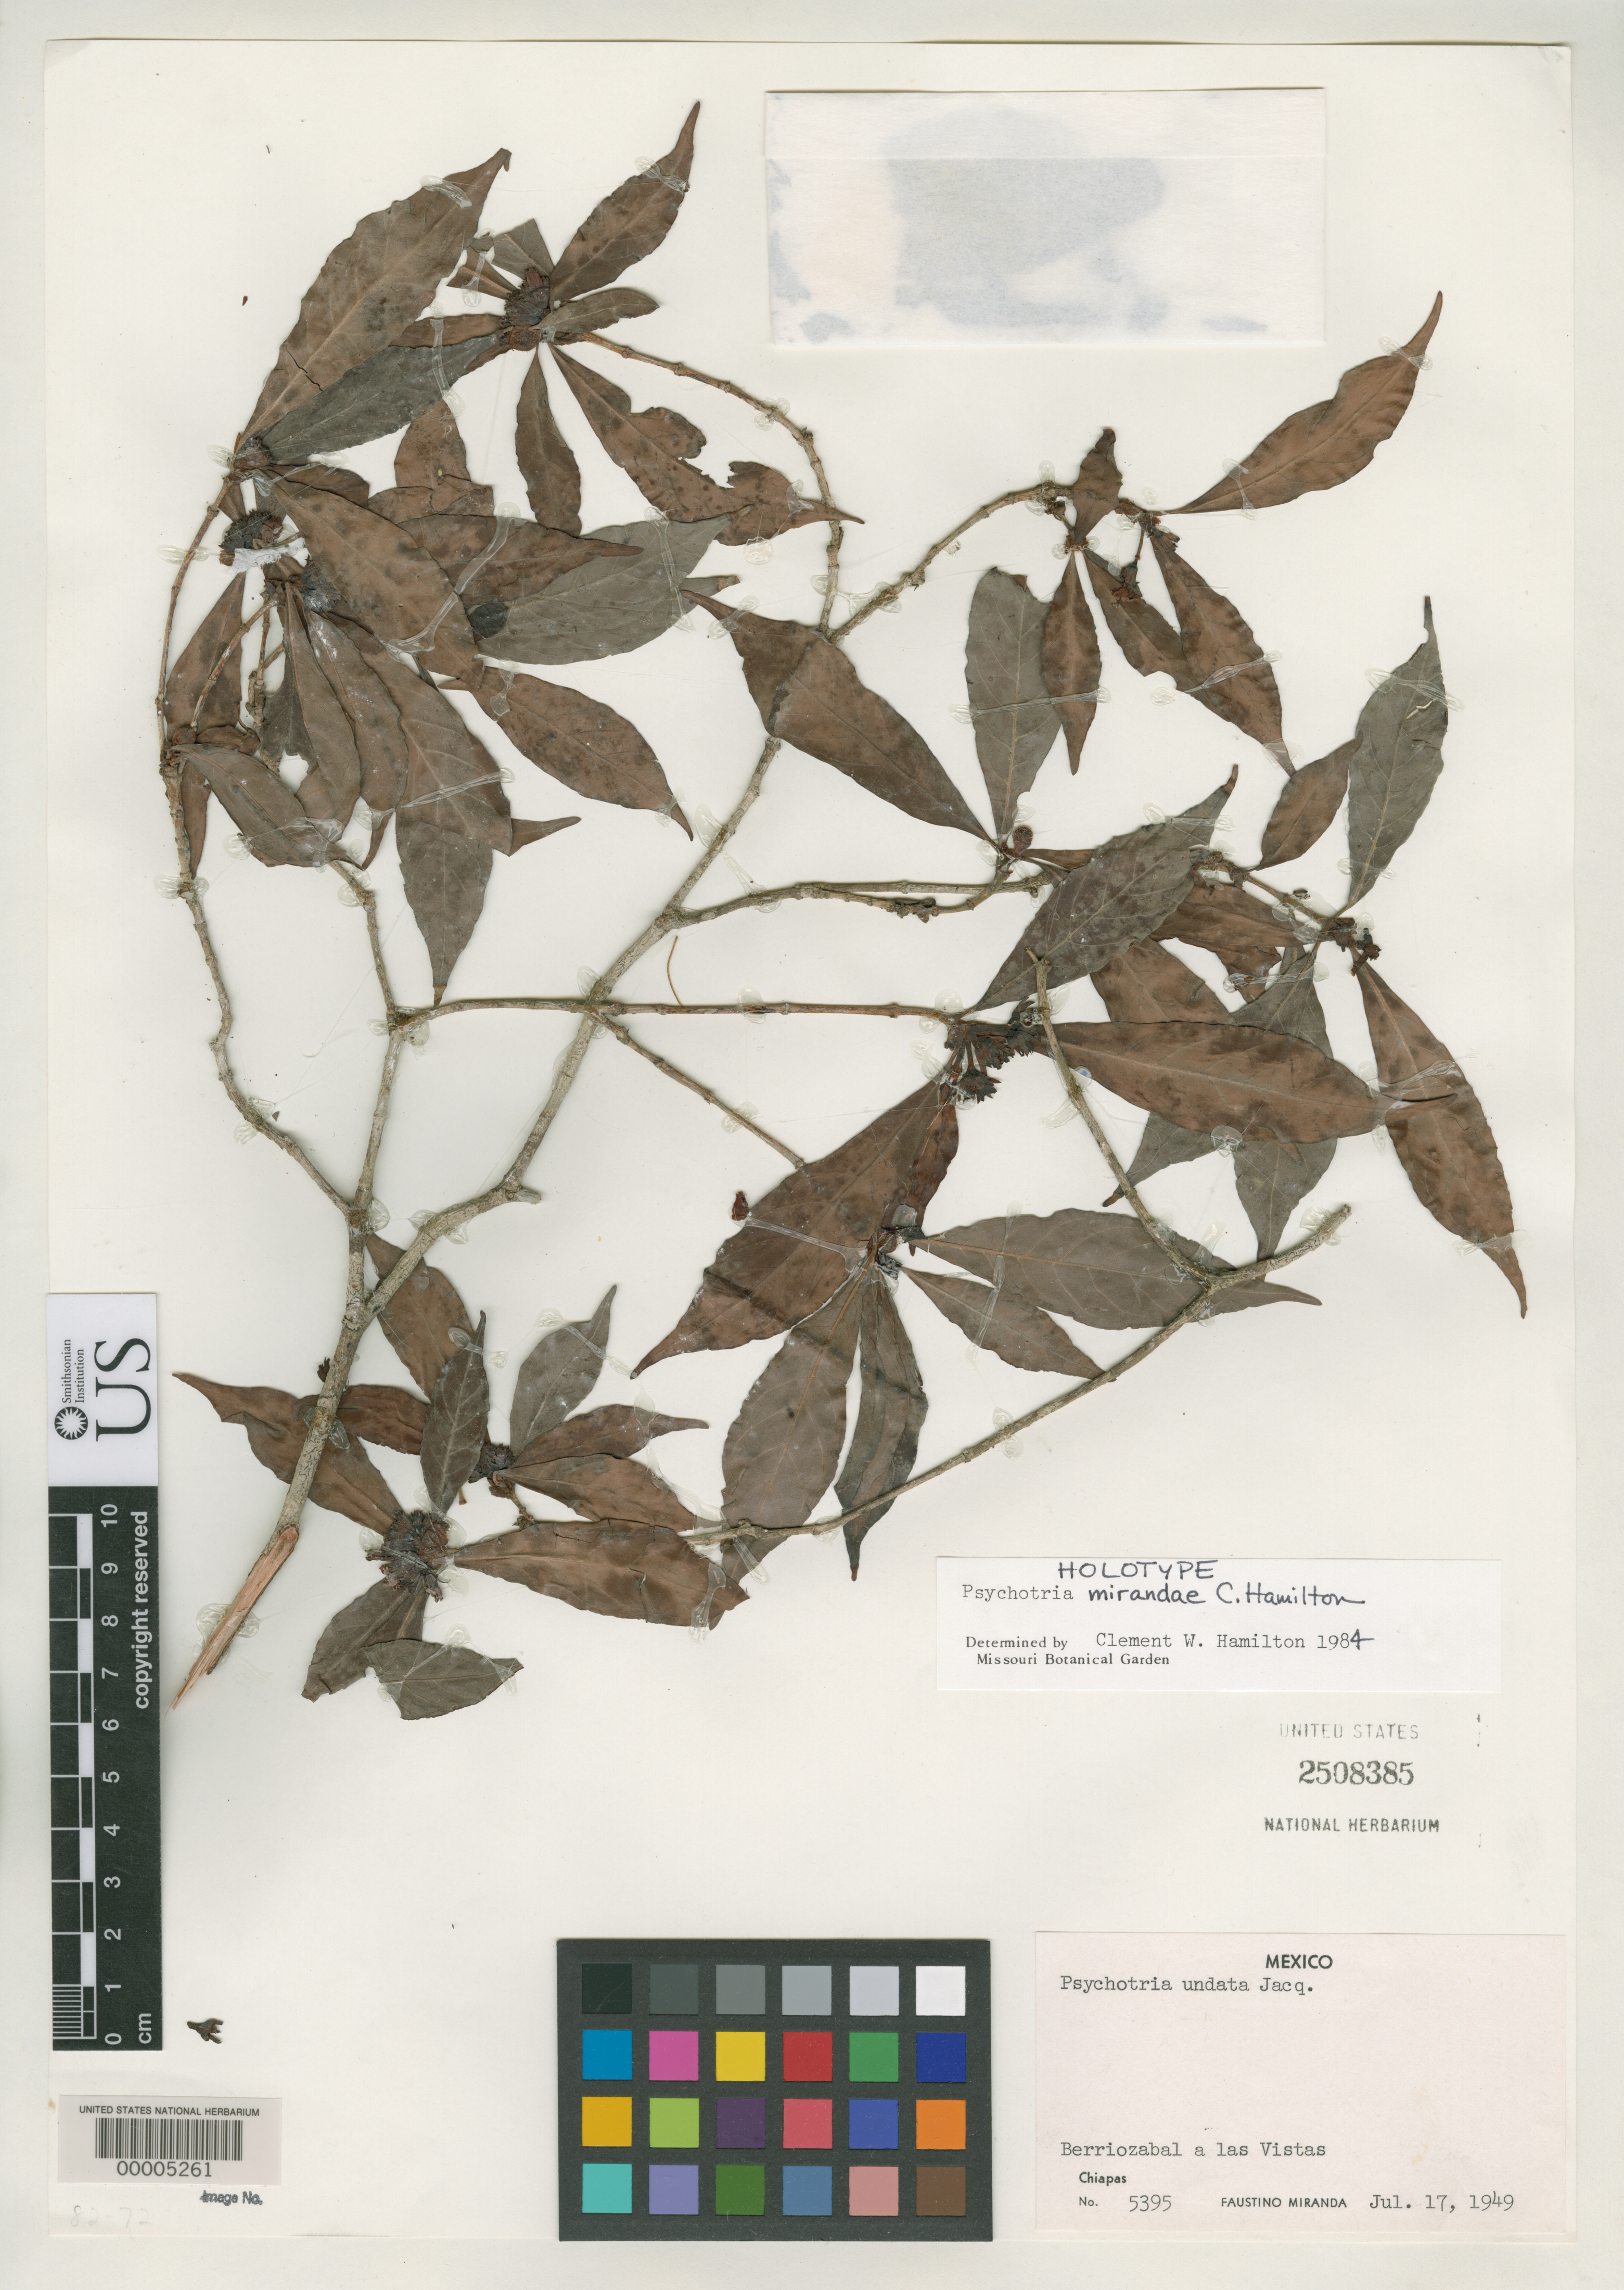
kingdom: Plantae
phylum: Tracheophyta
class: Magnoliopsida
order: Gentianales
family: Rubiaceae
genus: Psychotria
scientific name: Psychotria mirandae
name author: C.W. Ham.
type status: Holotype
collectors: F. Miranda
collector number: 5395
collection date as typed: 17 Jul 1949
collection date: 1949-07-17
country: Mexico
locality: Berriozabal a las Vistas.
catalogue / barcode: US 2508385